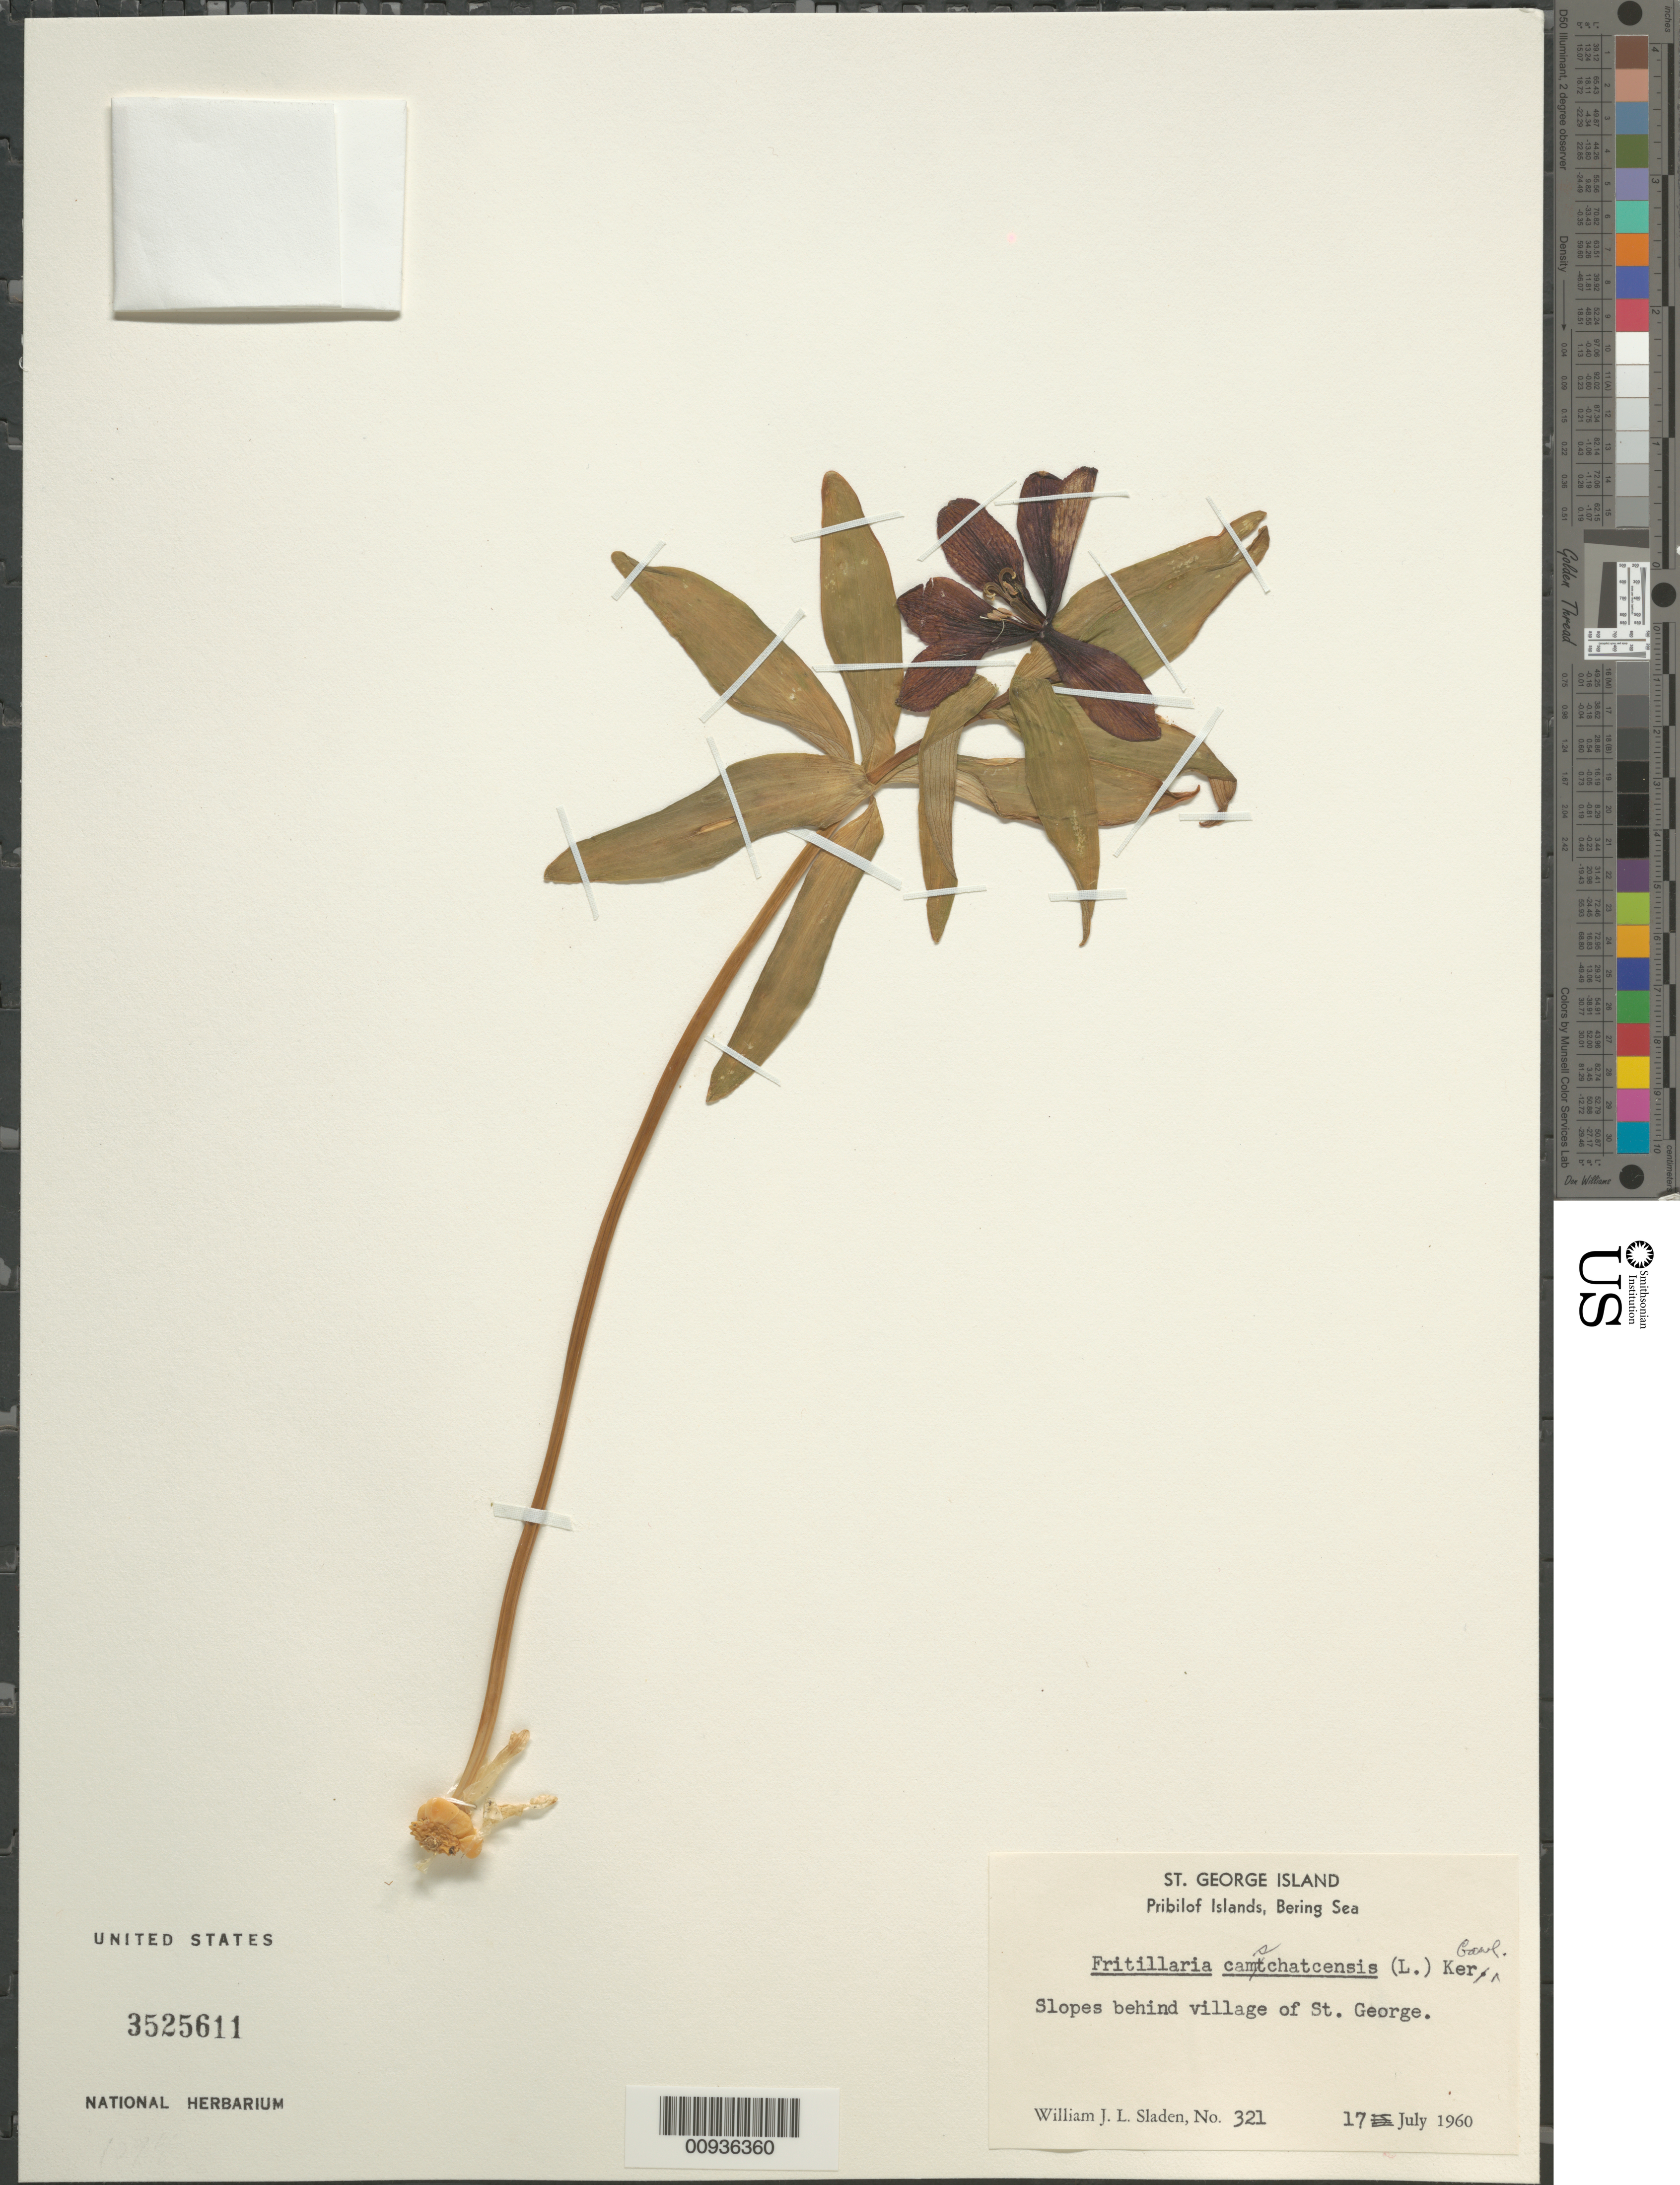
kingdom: Plantae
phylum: Tracheophyta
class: Liliopsida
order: Liliales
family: Liliaceae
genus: Fritillaria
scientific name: Fritillaria camschatcensis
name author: (L.) Ker Gawl.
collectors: W. Sladen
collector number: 321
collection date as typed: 17 Jul 1960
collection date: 1960-07-17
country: United States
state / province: Alaska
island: St. George Island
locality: St. George Island. Slopes behind village of St. George., Bering Sea, Pribilof Islands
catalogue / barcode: US 3525611